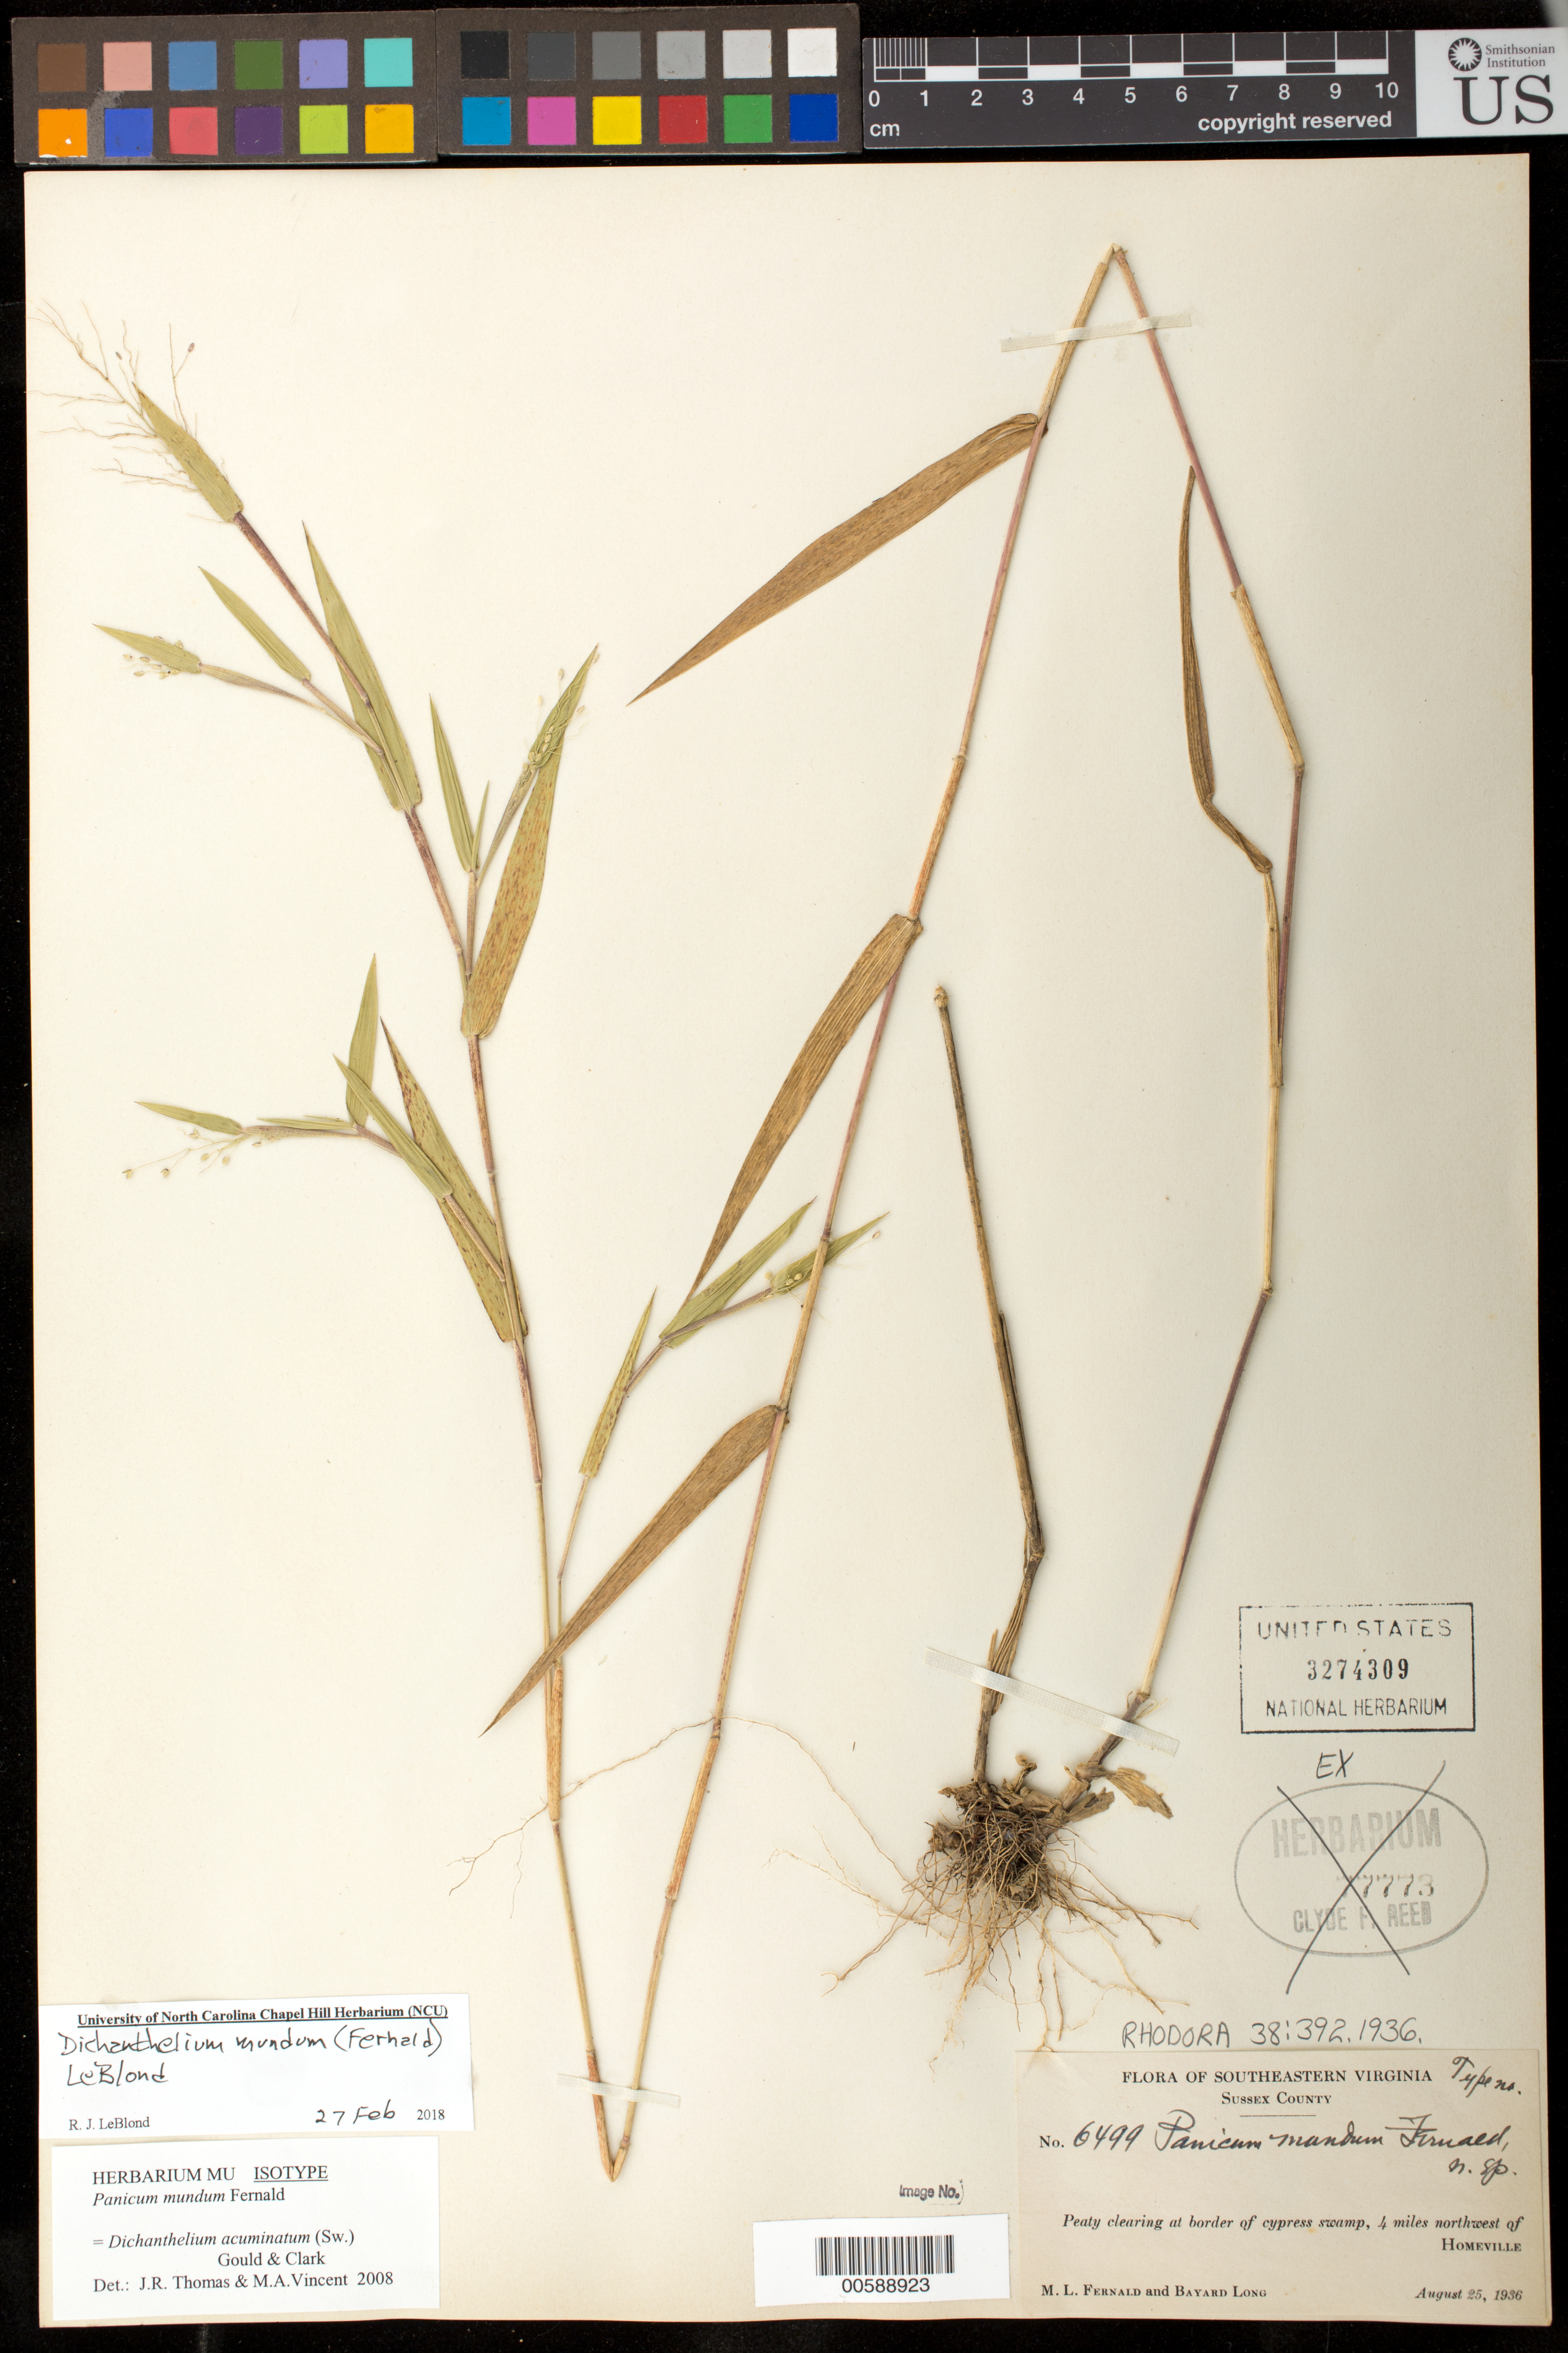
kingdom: Plantae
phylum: Tracheophyta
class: Liliopsida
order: Poales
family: Poaceae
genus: Panicum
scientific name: Panicum mundum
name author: Fernald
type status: Isotype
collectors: M. L. Fernald & B. H. Long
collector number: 6499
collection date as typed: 25 Aug 1936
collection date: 1936-08-25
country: United States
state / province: Virginia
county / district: Sussex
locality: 4 mi NW of Homeville.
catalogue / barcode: US 3274309